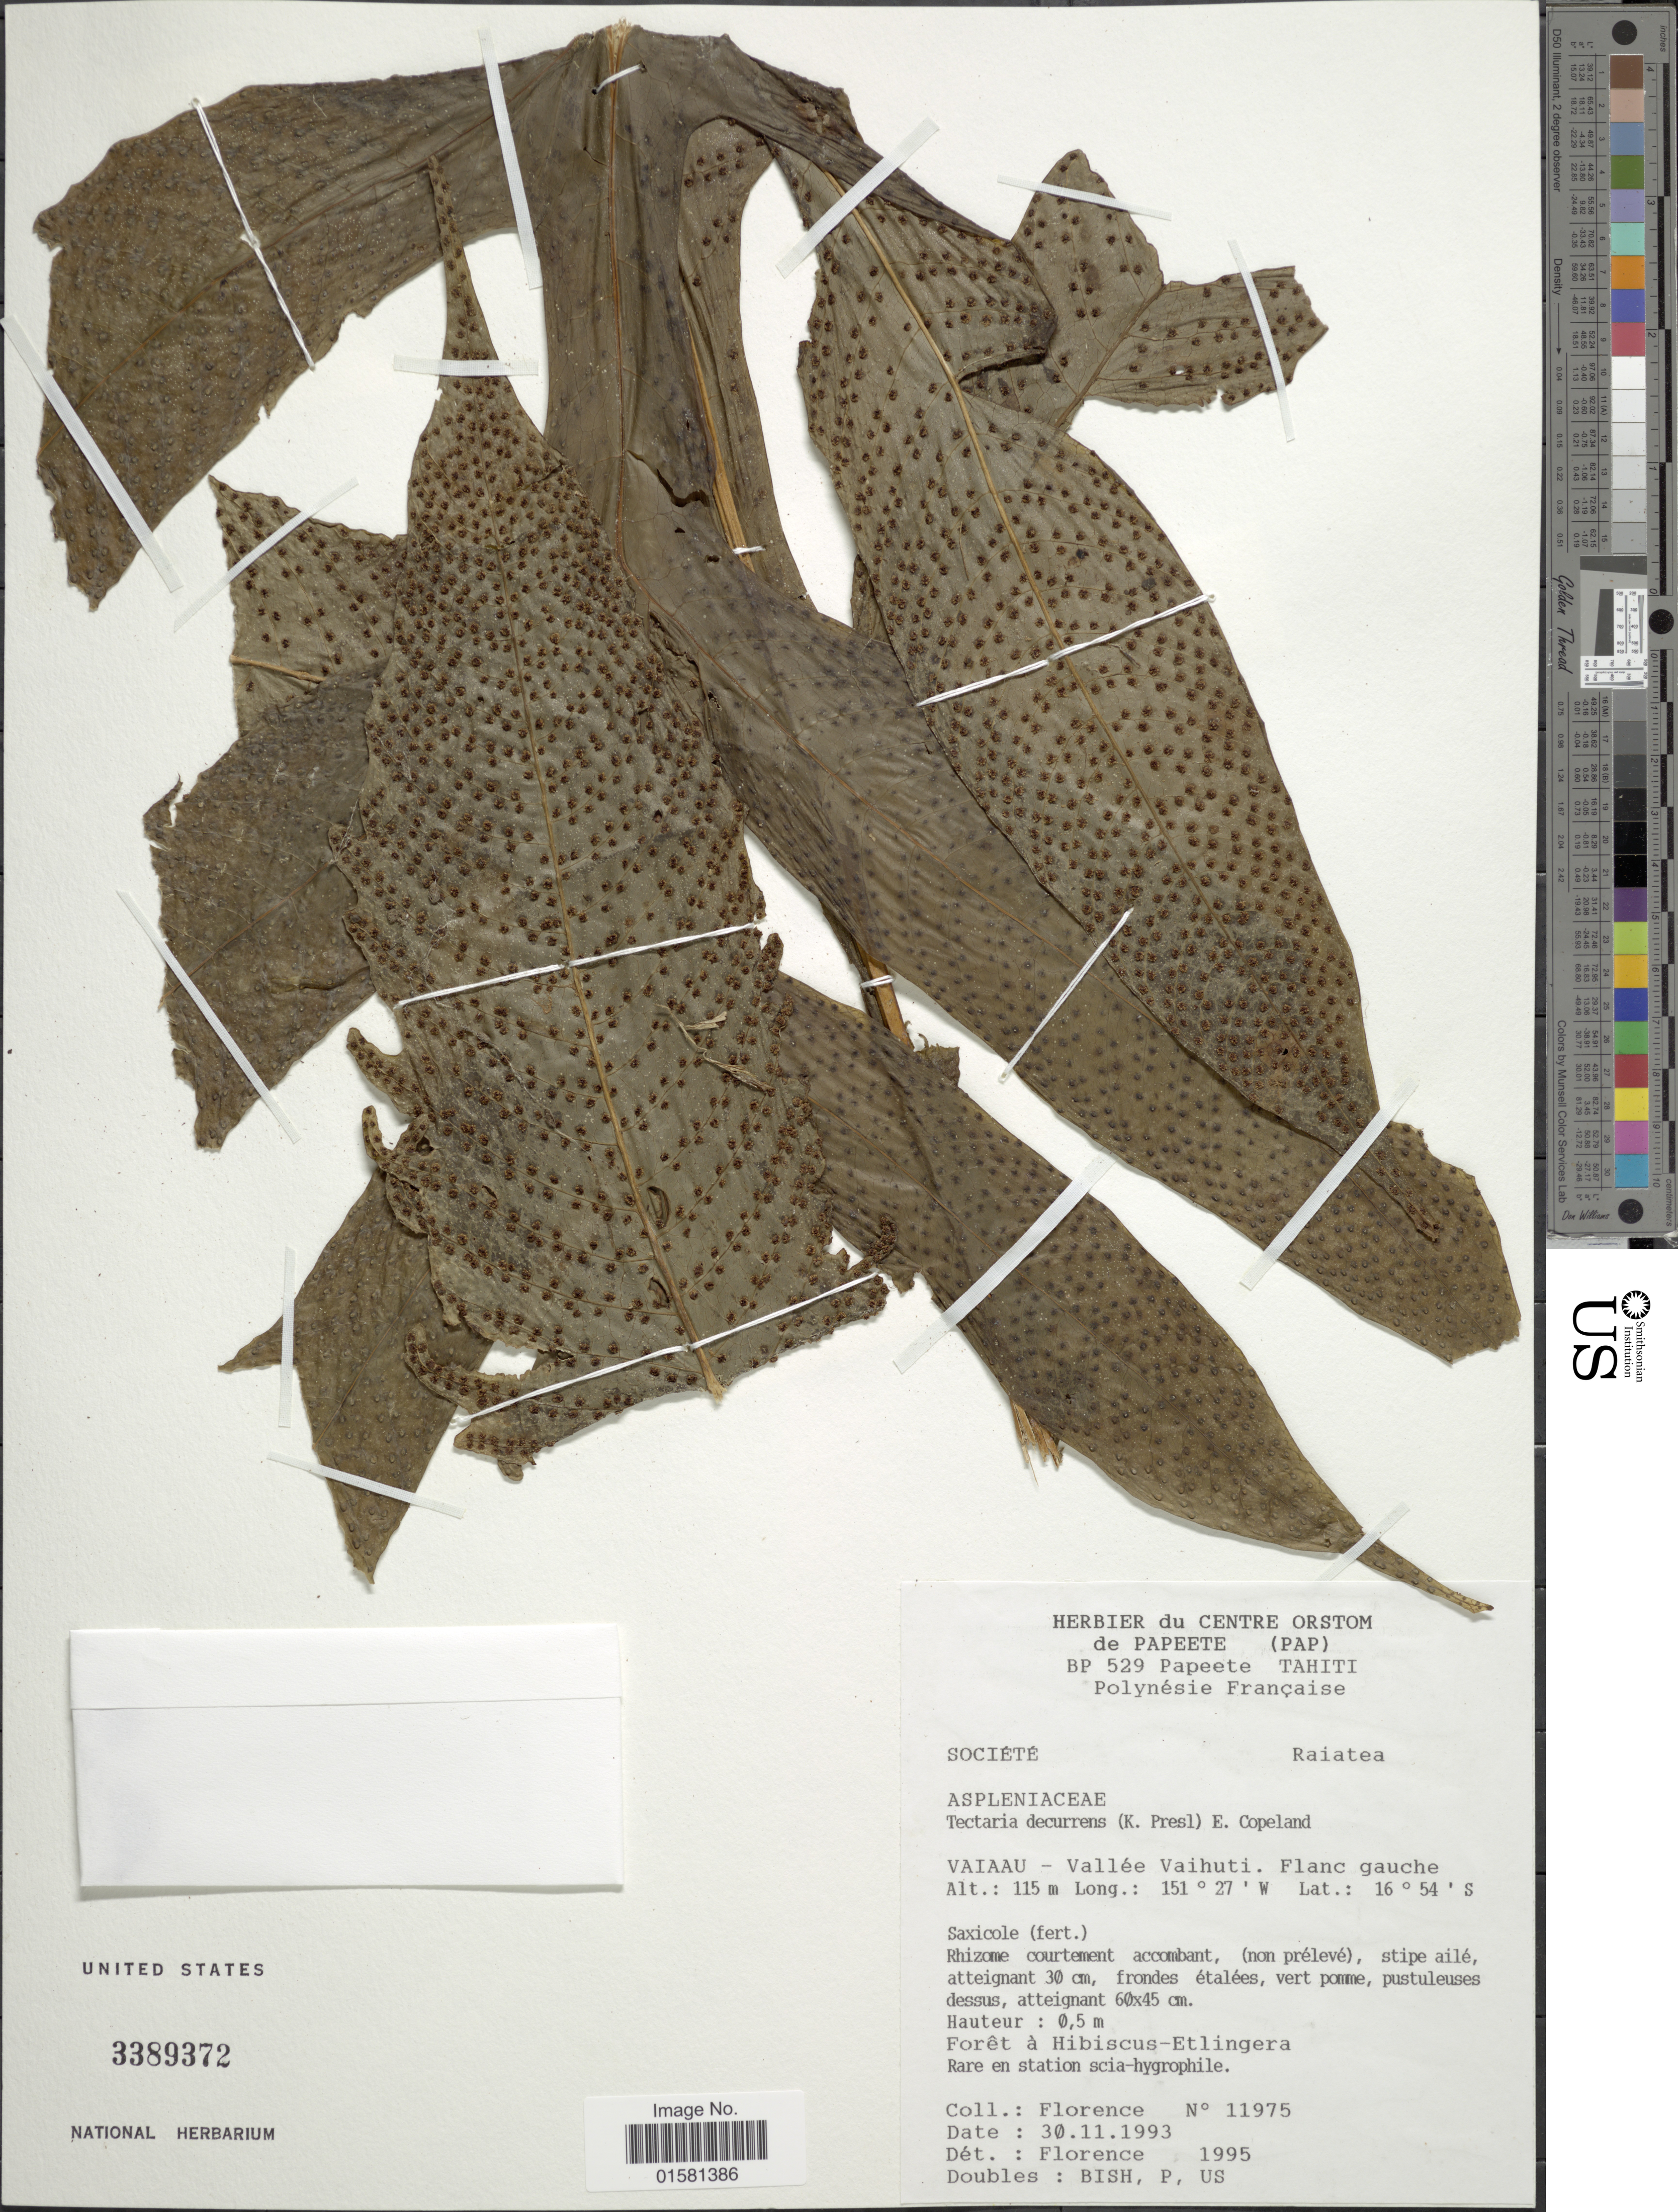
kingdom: Plantae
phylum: Tracheophyta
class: Polypodiopsida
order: Polypodiales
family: Tectariaceae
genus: Tectaria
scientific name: Tectaria decurrens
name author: (Presel.) Copel. in Elmer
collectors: -. Florence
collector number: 11975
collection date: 1993-11-30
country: French Polynesia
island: Raiatea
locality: Societe Raiatea. Vaiaau - Vallee Vaihuti. Flanc guache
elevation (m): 115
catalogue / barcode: US 3389372